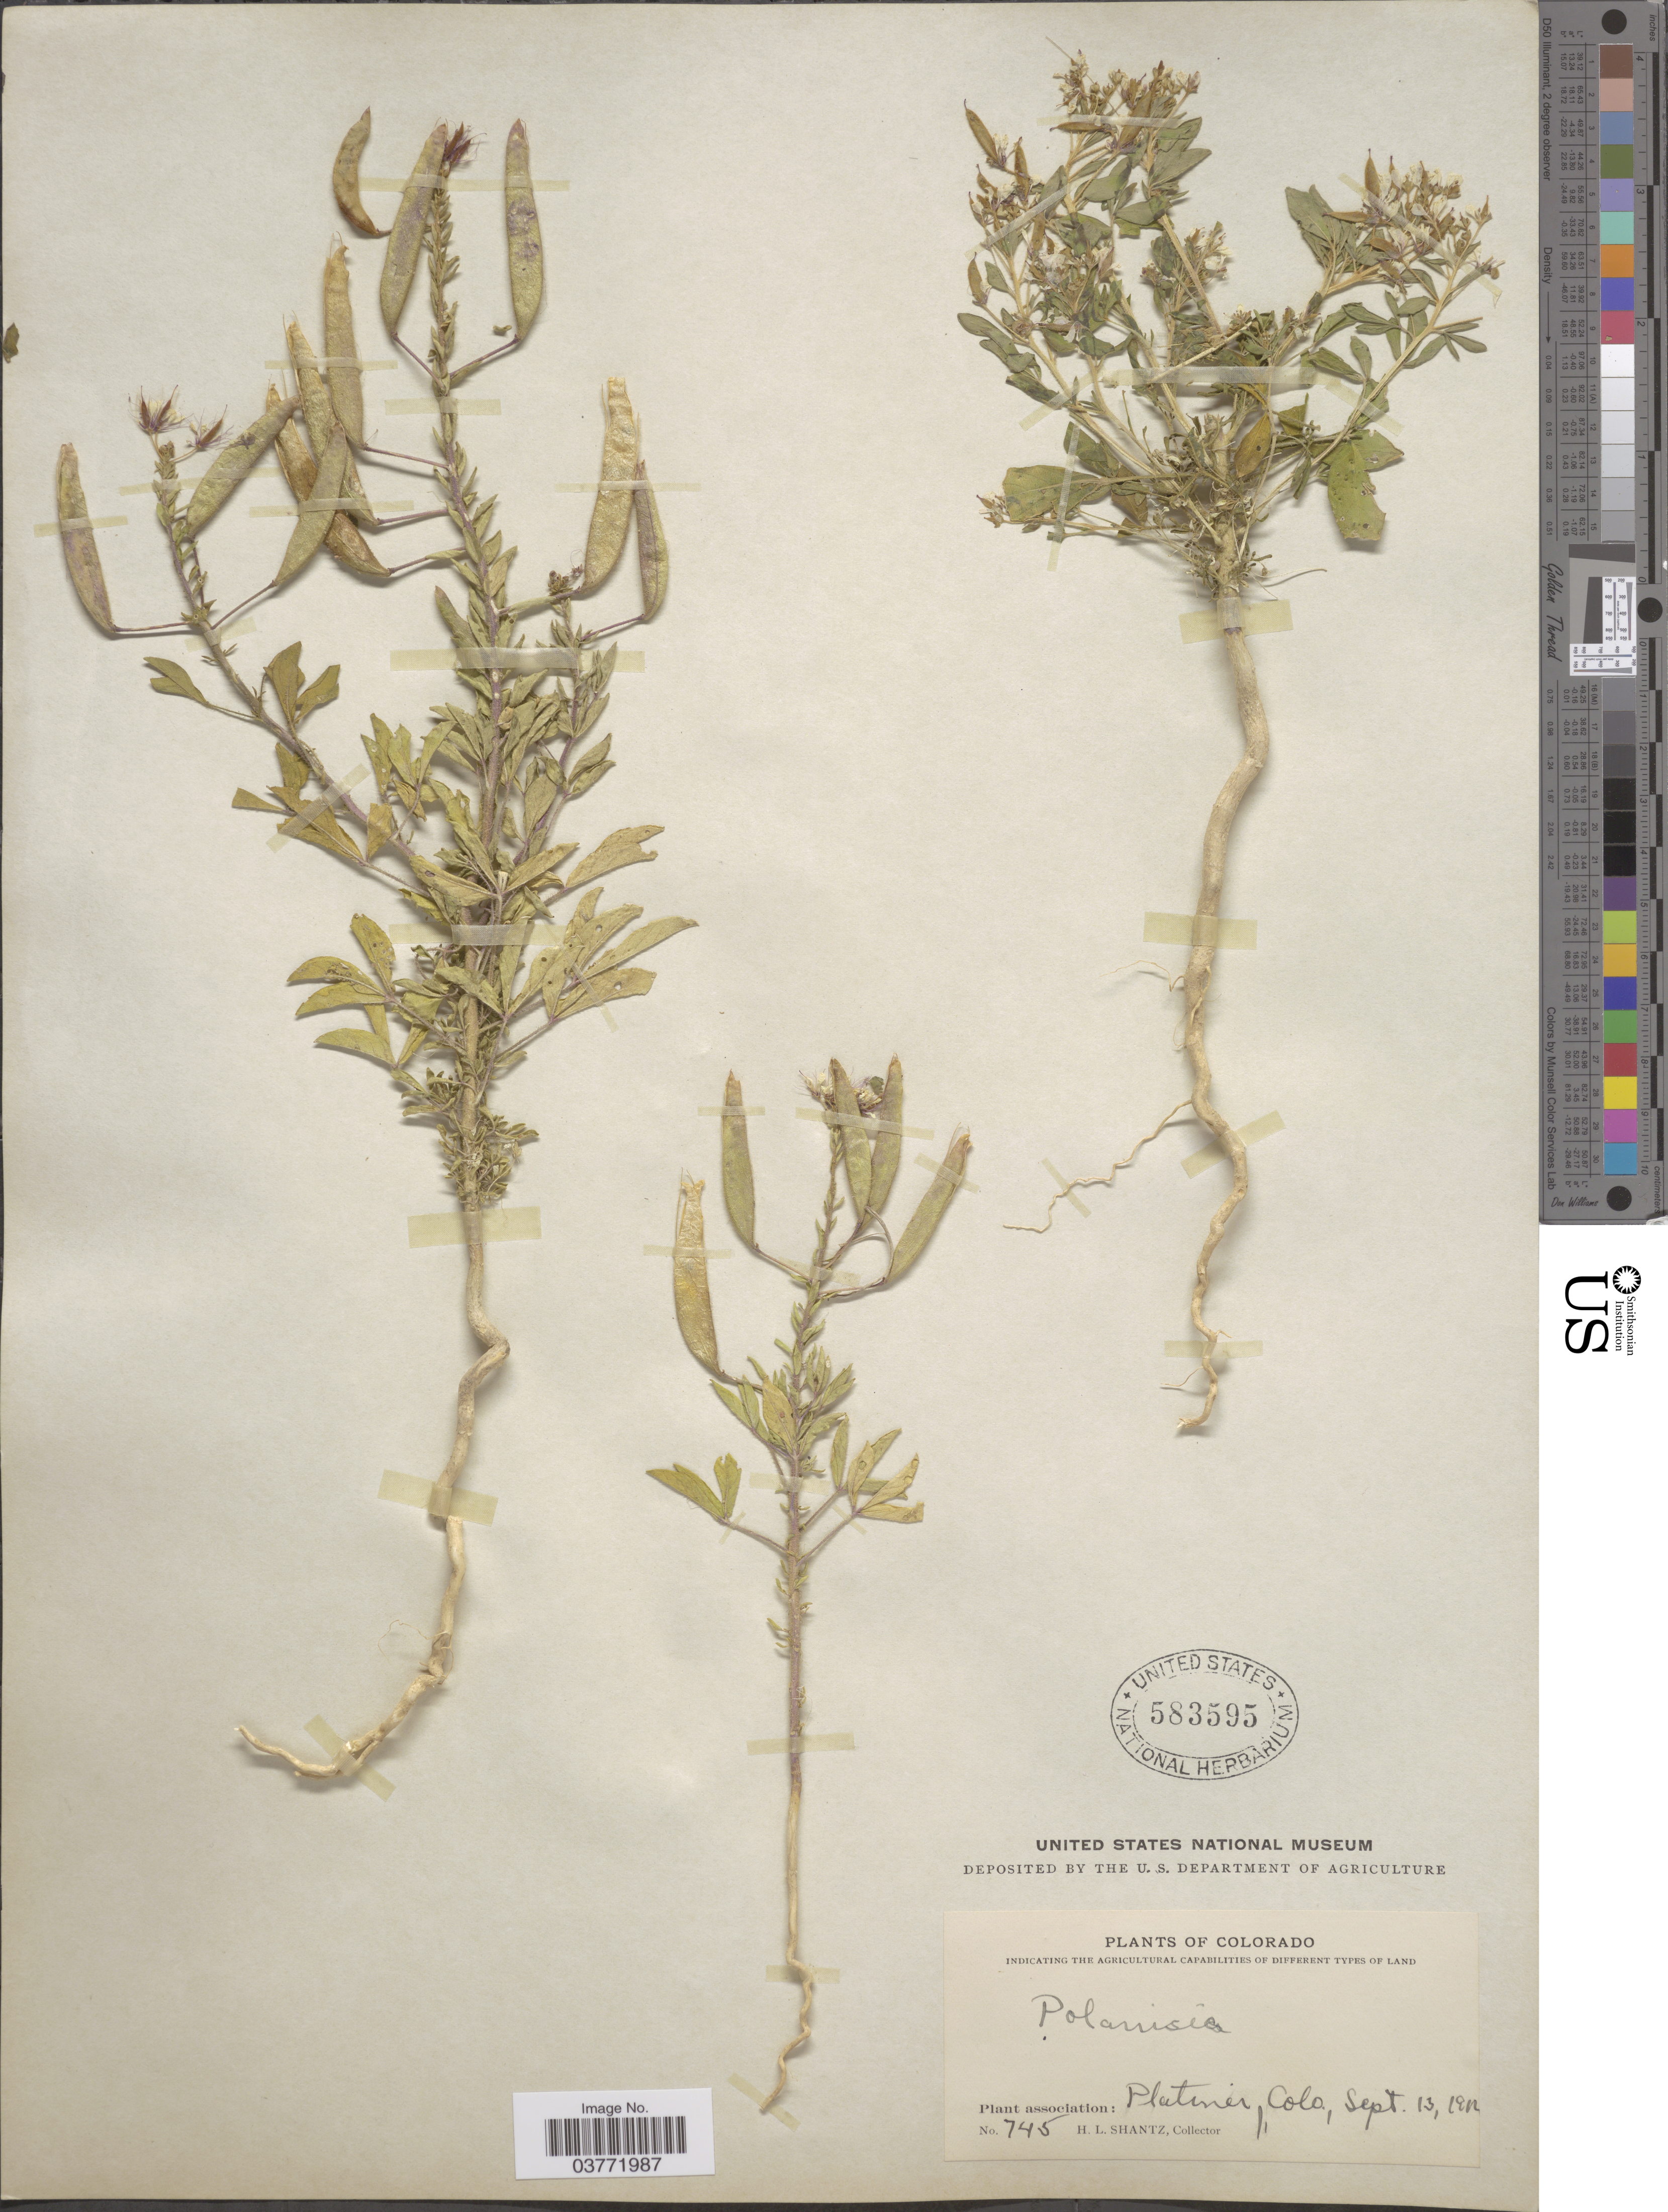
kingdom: Plantae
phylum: Tracheophyta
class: Magnoliopsida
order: Brassicales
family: Cleomaceae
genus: Polanisia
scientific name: Polanisia sp.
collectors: H. Shantz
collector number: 745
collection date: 1911-09-13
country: United States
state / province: Colorado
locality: Platinei.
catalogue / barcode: US 583595